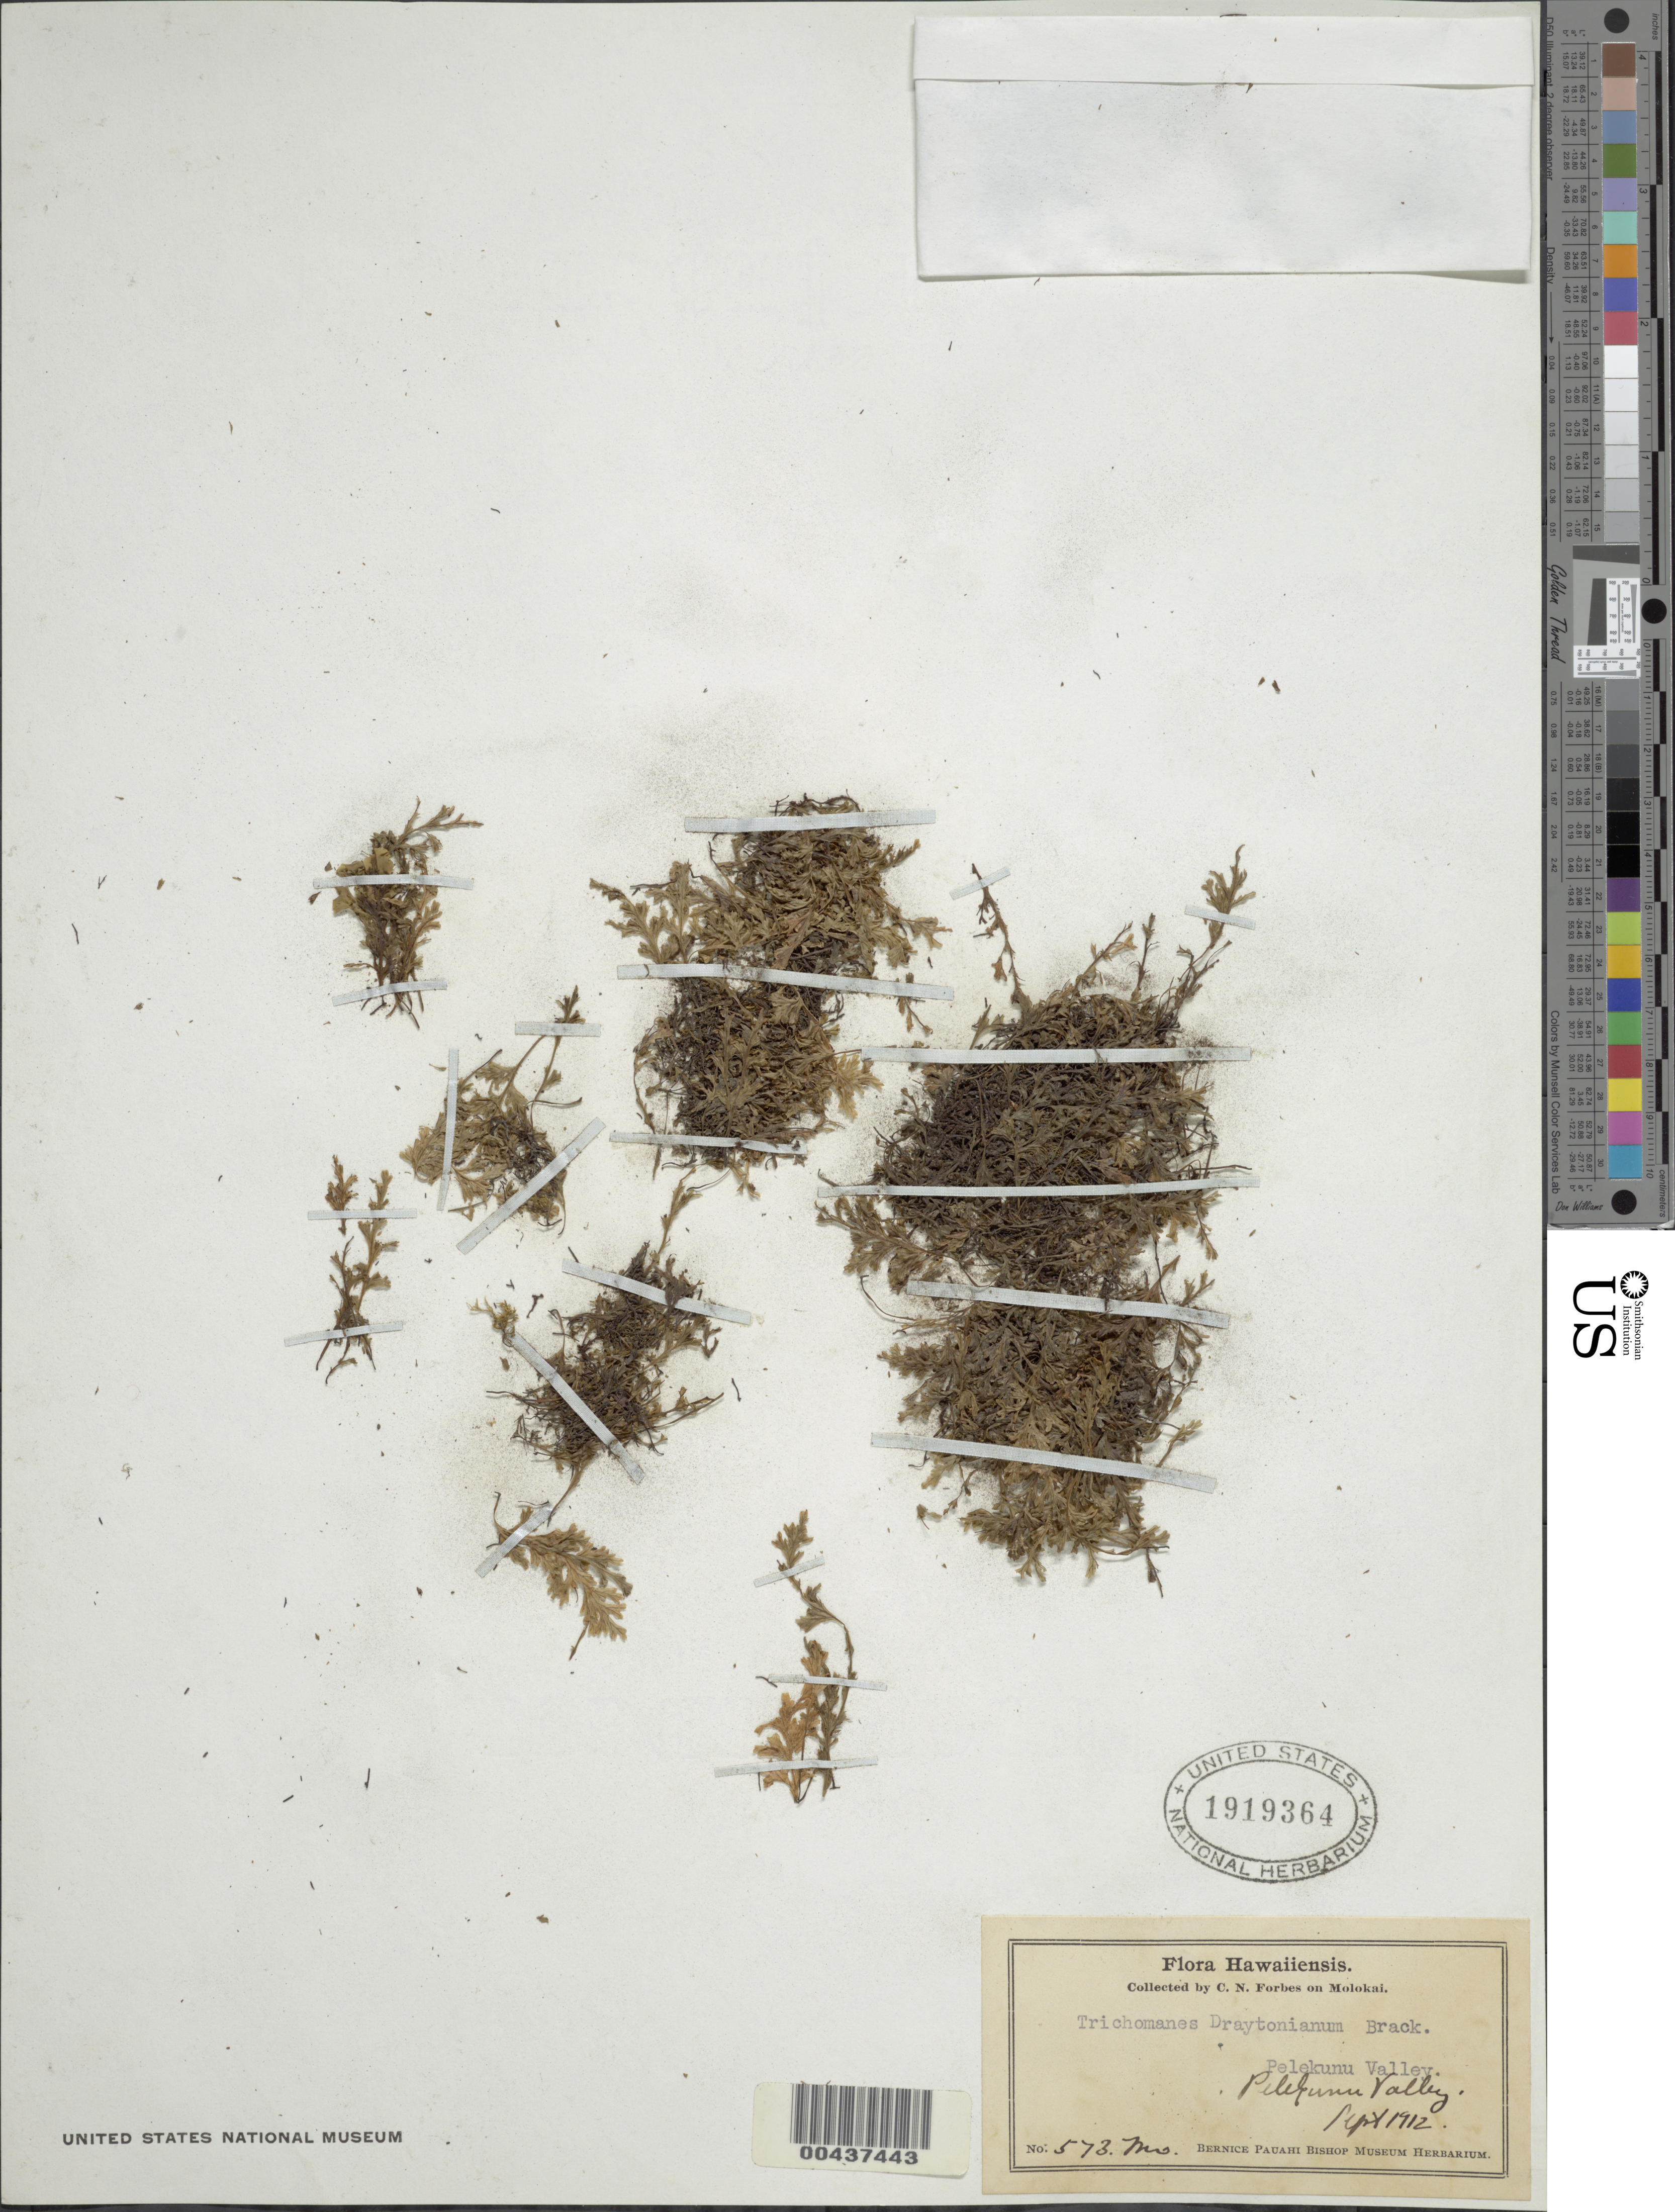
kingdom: Plantae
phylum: Tracheophyta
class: Polypodiopsida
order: Hymenophyllales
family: Hymenophyllaceae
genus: Crepidomanes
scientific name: Crepidomanes draytonianum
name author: (Brack.) Ebihara & K. Iwats.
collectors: C. N. Forbes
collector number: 573.Mo.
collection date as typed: Sep 1912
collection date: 1912-09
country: United States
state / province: Hawaii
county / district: Maui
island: Moloka'i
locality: Pelekunu Valley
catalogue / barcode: US 1919364